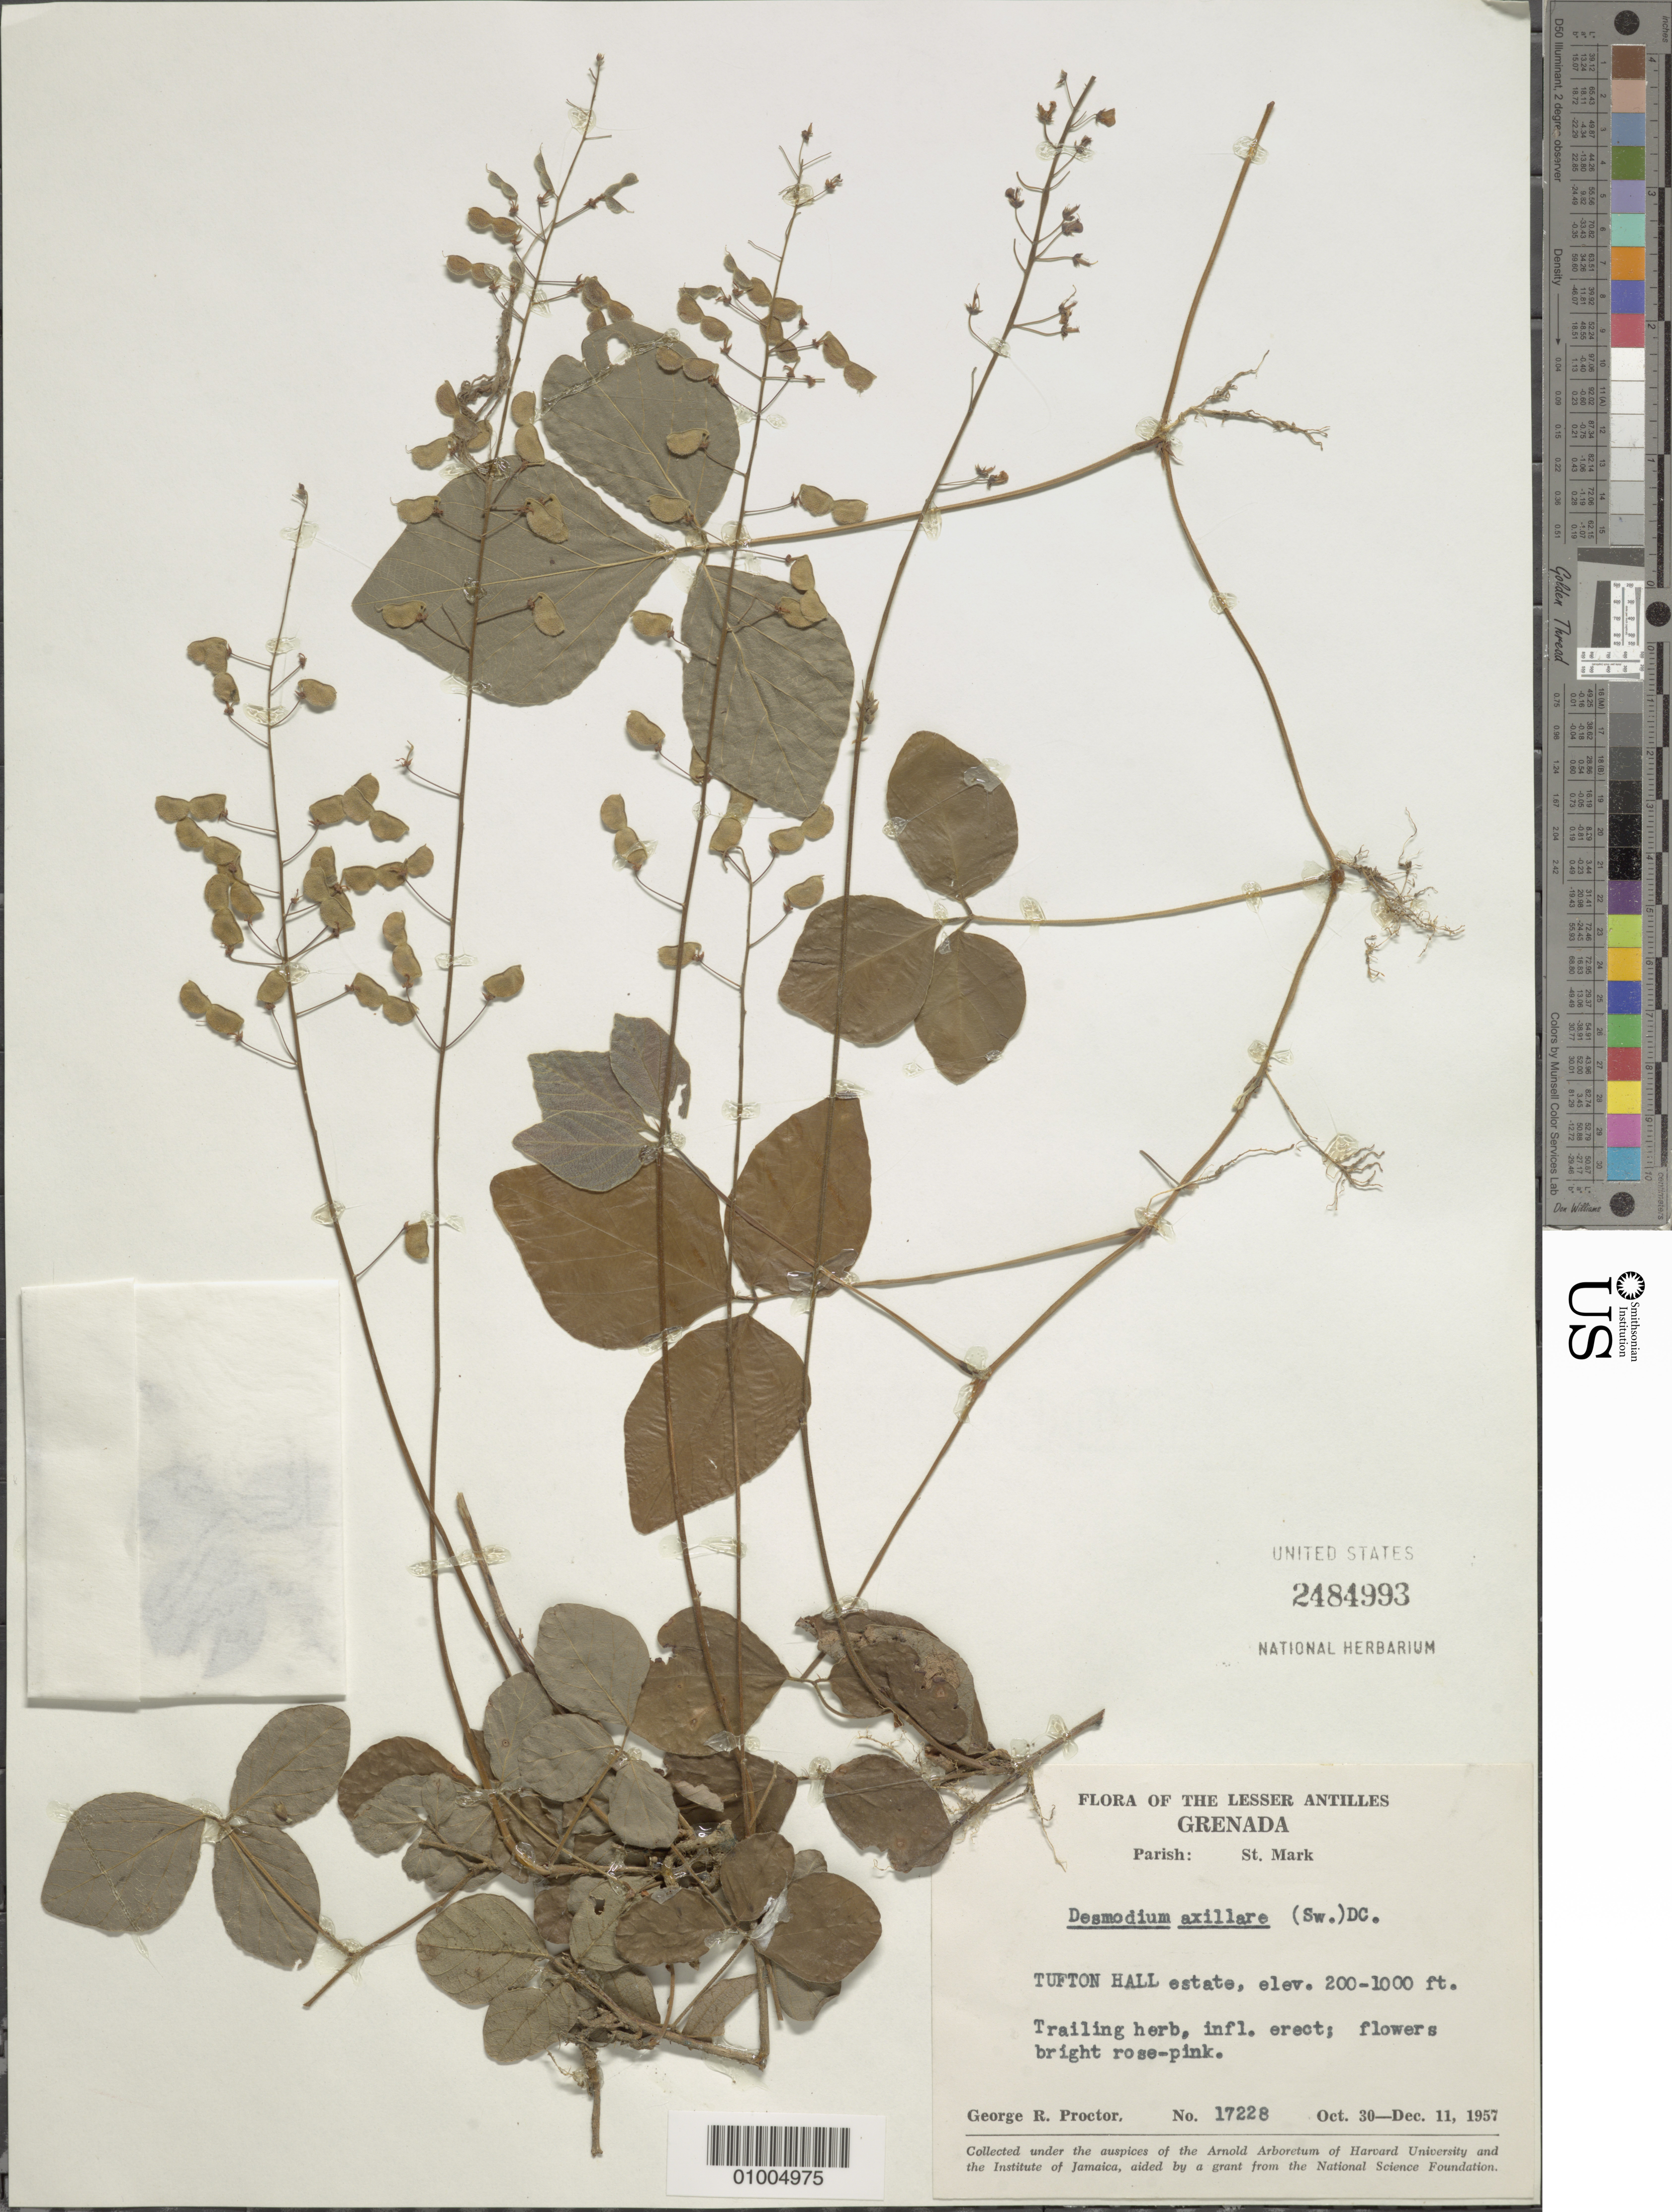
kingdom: Plantae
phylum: Tracheophyta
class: Magnoliopsida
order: Fabales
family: Fabaceae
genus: Desmodium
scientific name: Desmodium axillare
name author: (Sw.) DC.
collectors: G. R. Proctor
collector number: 17228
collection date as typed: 30 Oct 1957 to 11 Dec 1957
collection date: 1957-10-30/1957-12-11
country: Grenada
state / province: Saint Mark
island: Grenada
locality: Tufton Hall estate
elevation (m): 61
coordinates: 0 N, 0 E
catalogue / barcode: US 2484993